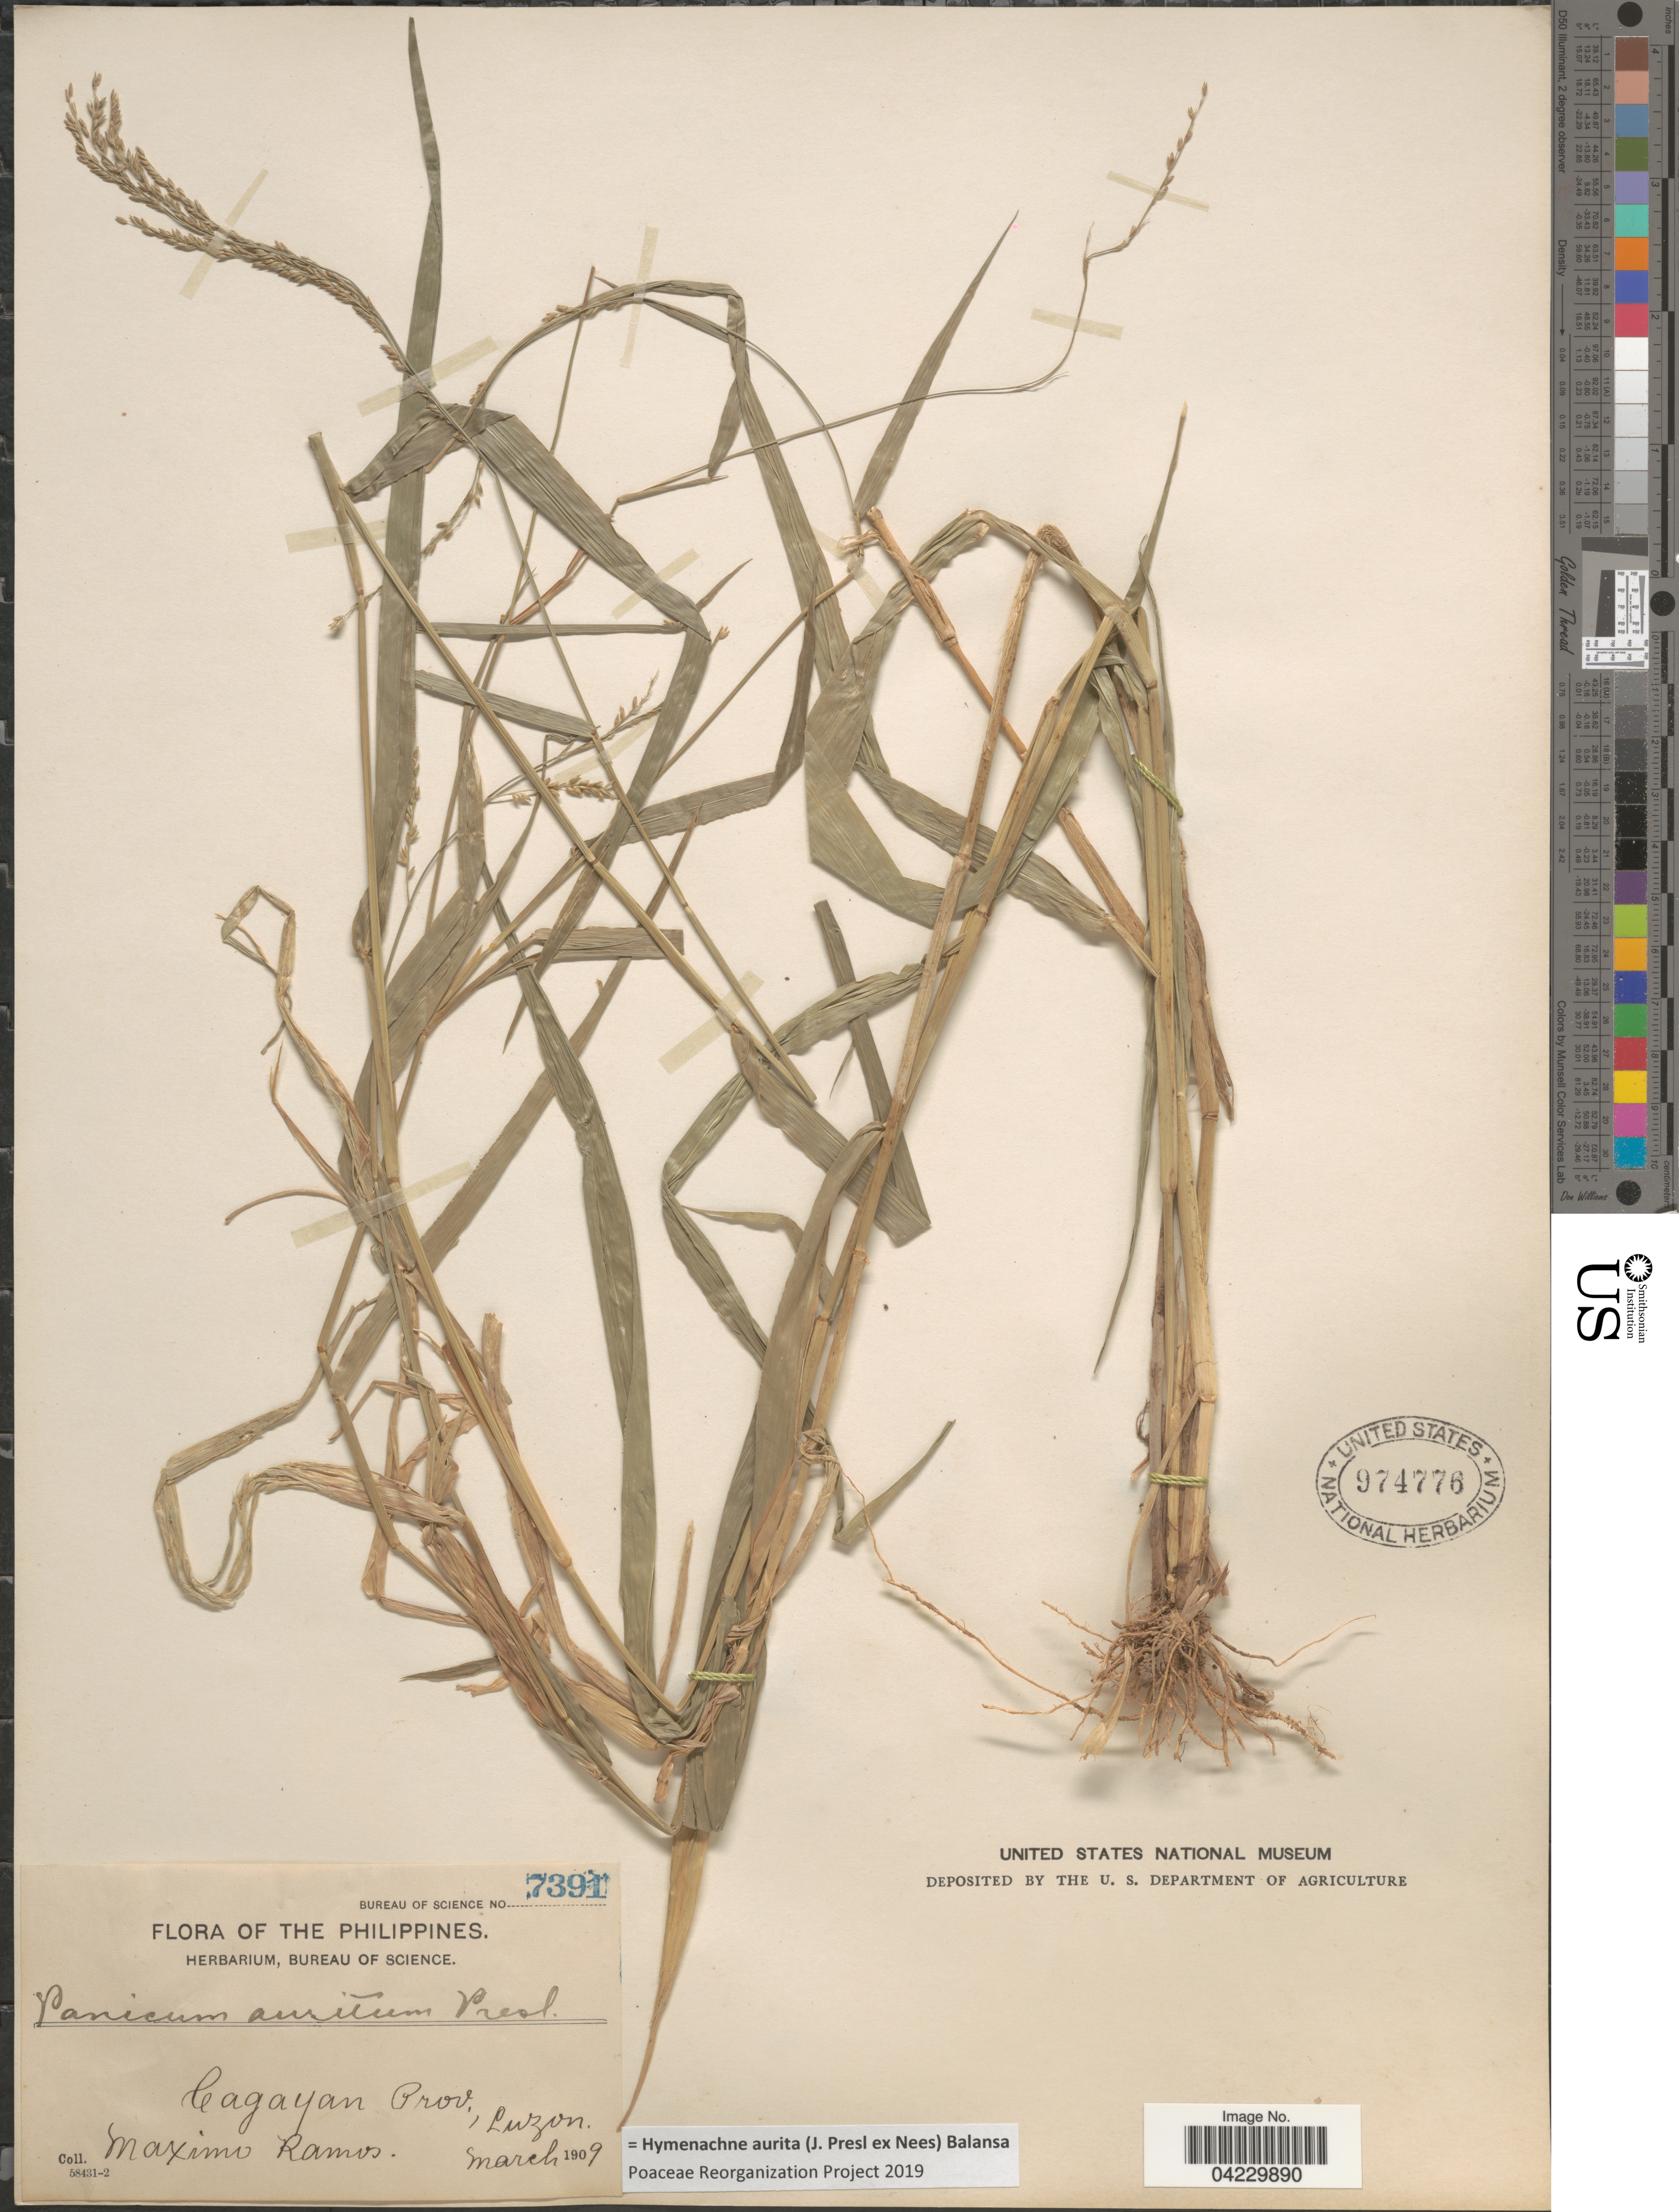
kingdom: Plantae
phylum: Tracheophyta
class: Liliopsida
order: Poales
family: Poaceae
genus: Hymenachne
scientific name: Hymenachne aurita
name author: (J. Presl ex Nees) Balansa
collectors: M. Ramos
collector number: Bureau of Science 7391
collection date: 1909-03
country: Philippines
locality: Cagayan Prov., Luzon.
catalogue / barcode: US 974776